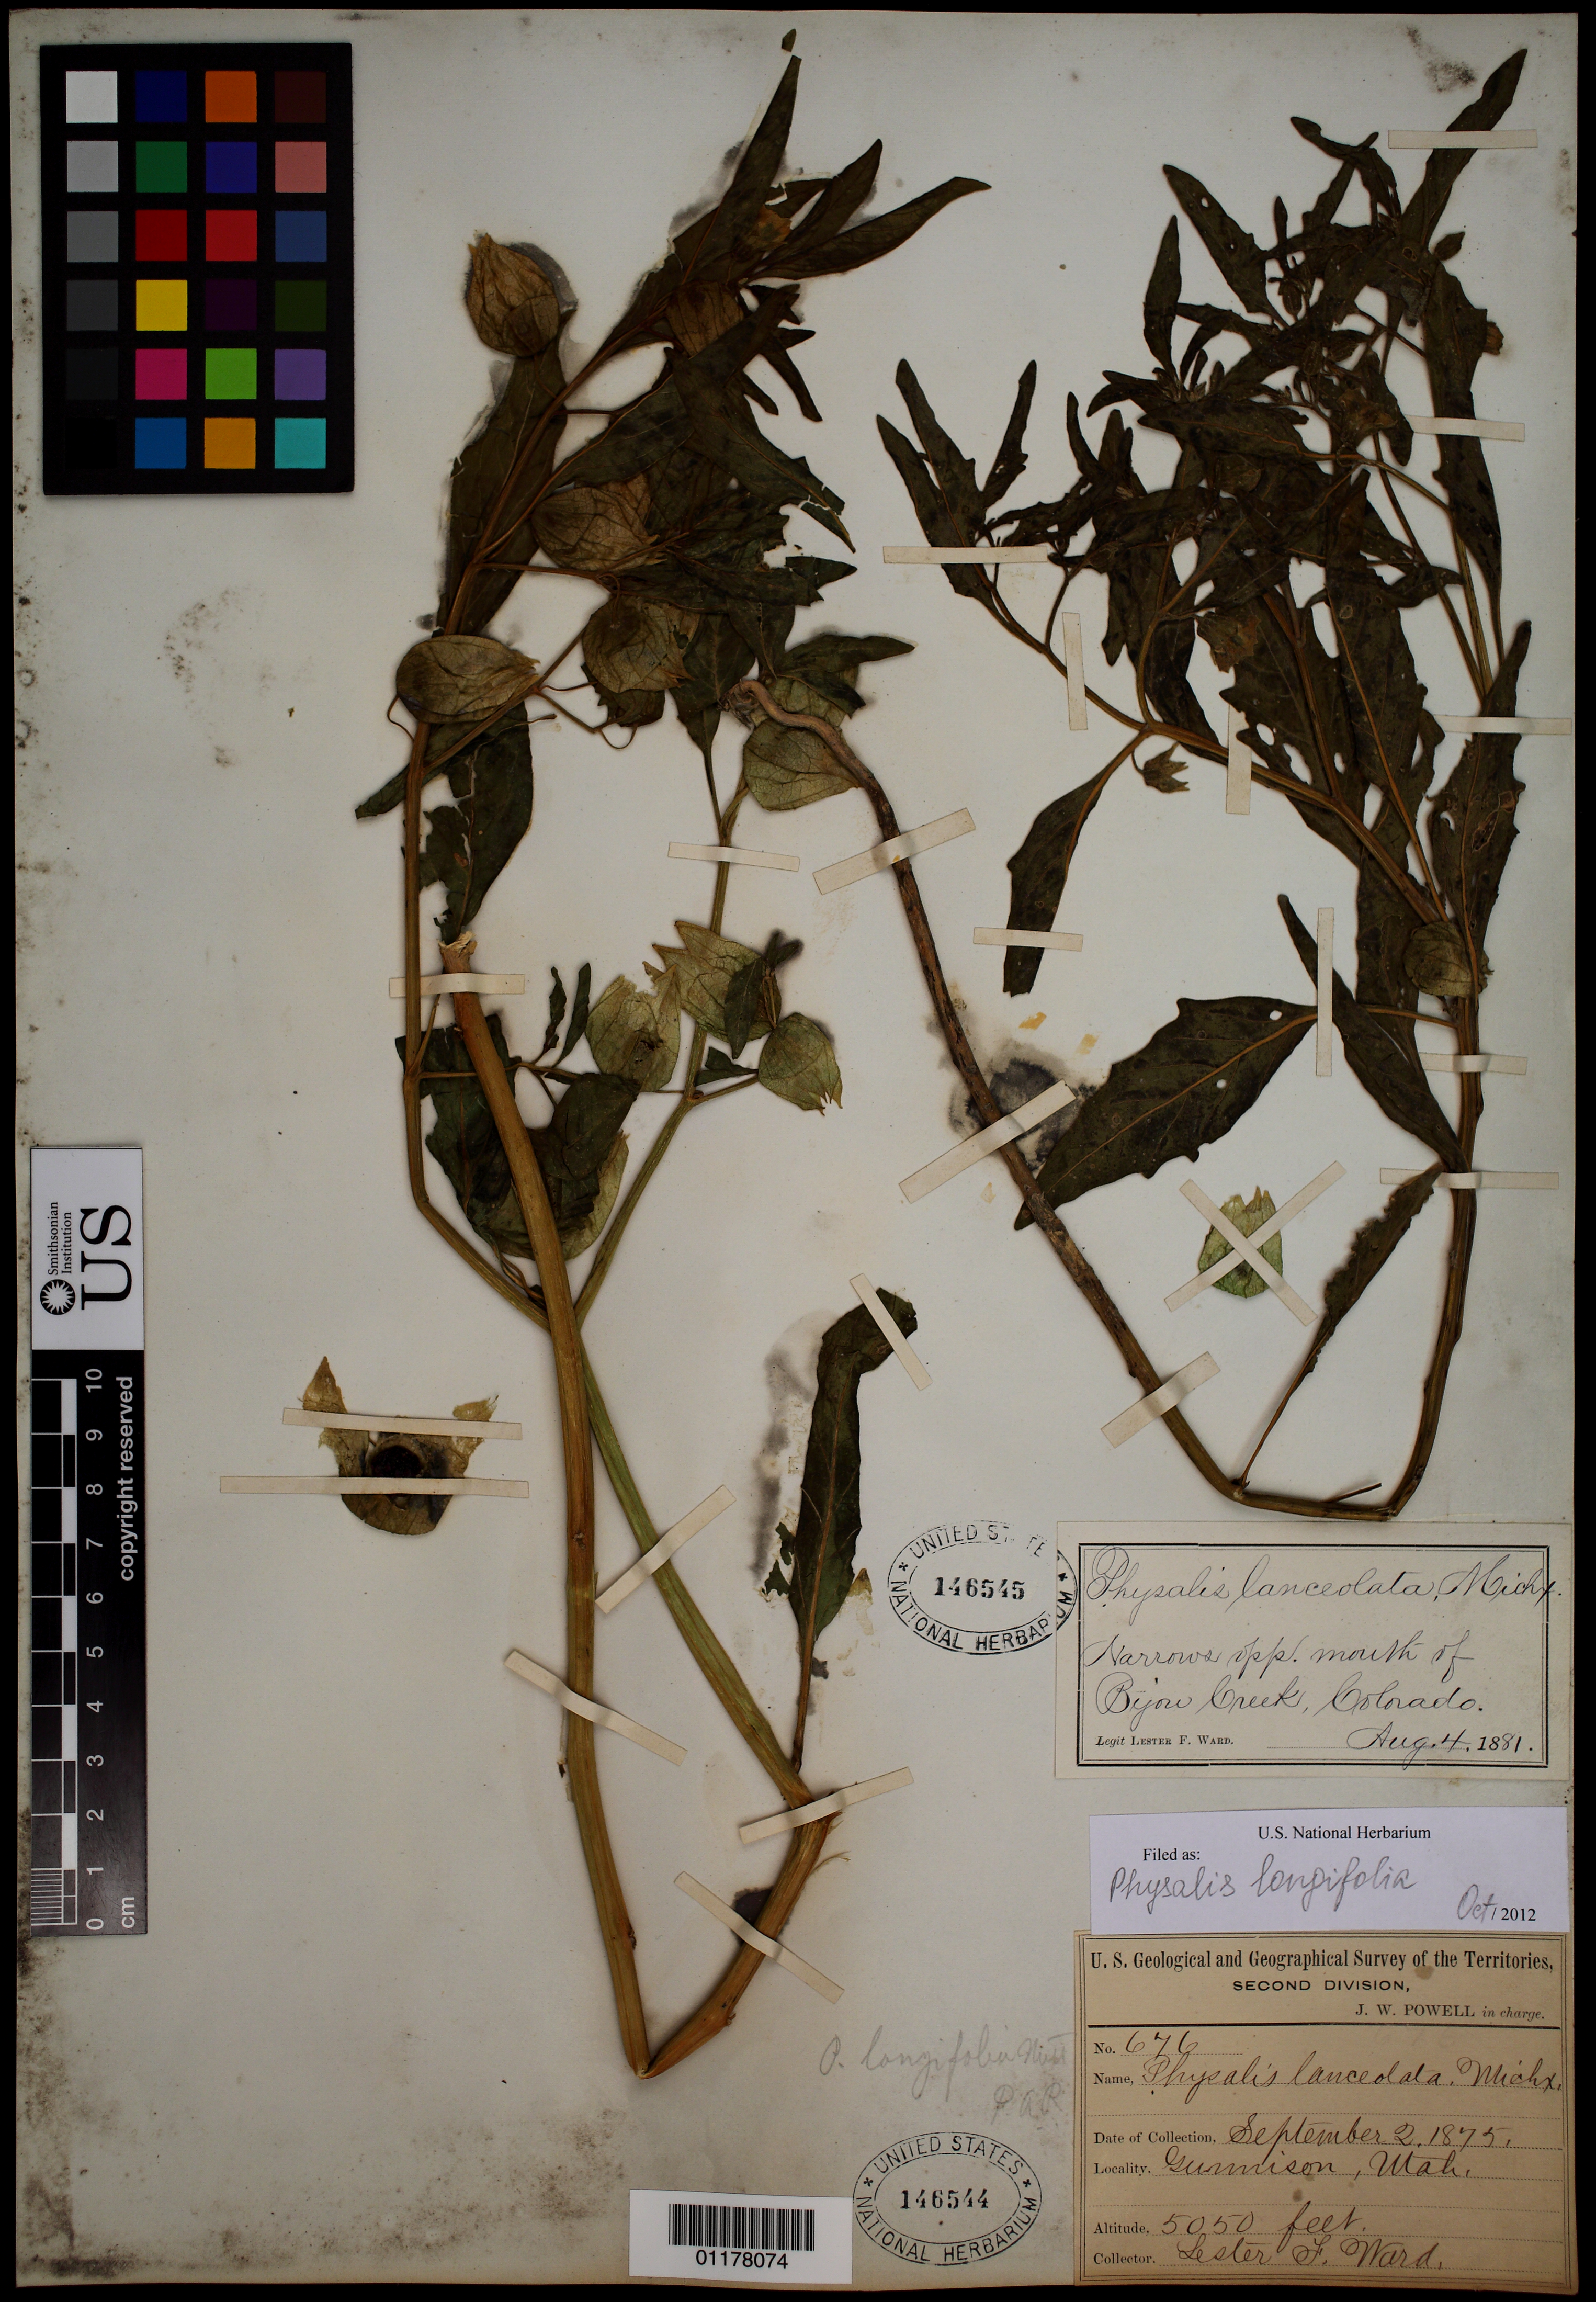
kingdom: Plantae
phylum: Tracheophyta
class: Magnoliopsida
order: Solanales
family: Solanaceae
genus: Physalis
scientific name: Physalis longifolia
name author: Nutt.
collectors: L. F. Ward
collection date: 1881-08-04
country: United States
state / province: Colorado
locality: Mouth of Bizon Creek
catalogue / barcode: US 146545-2